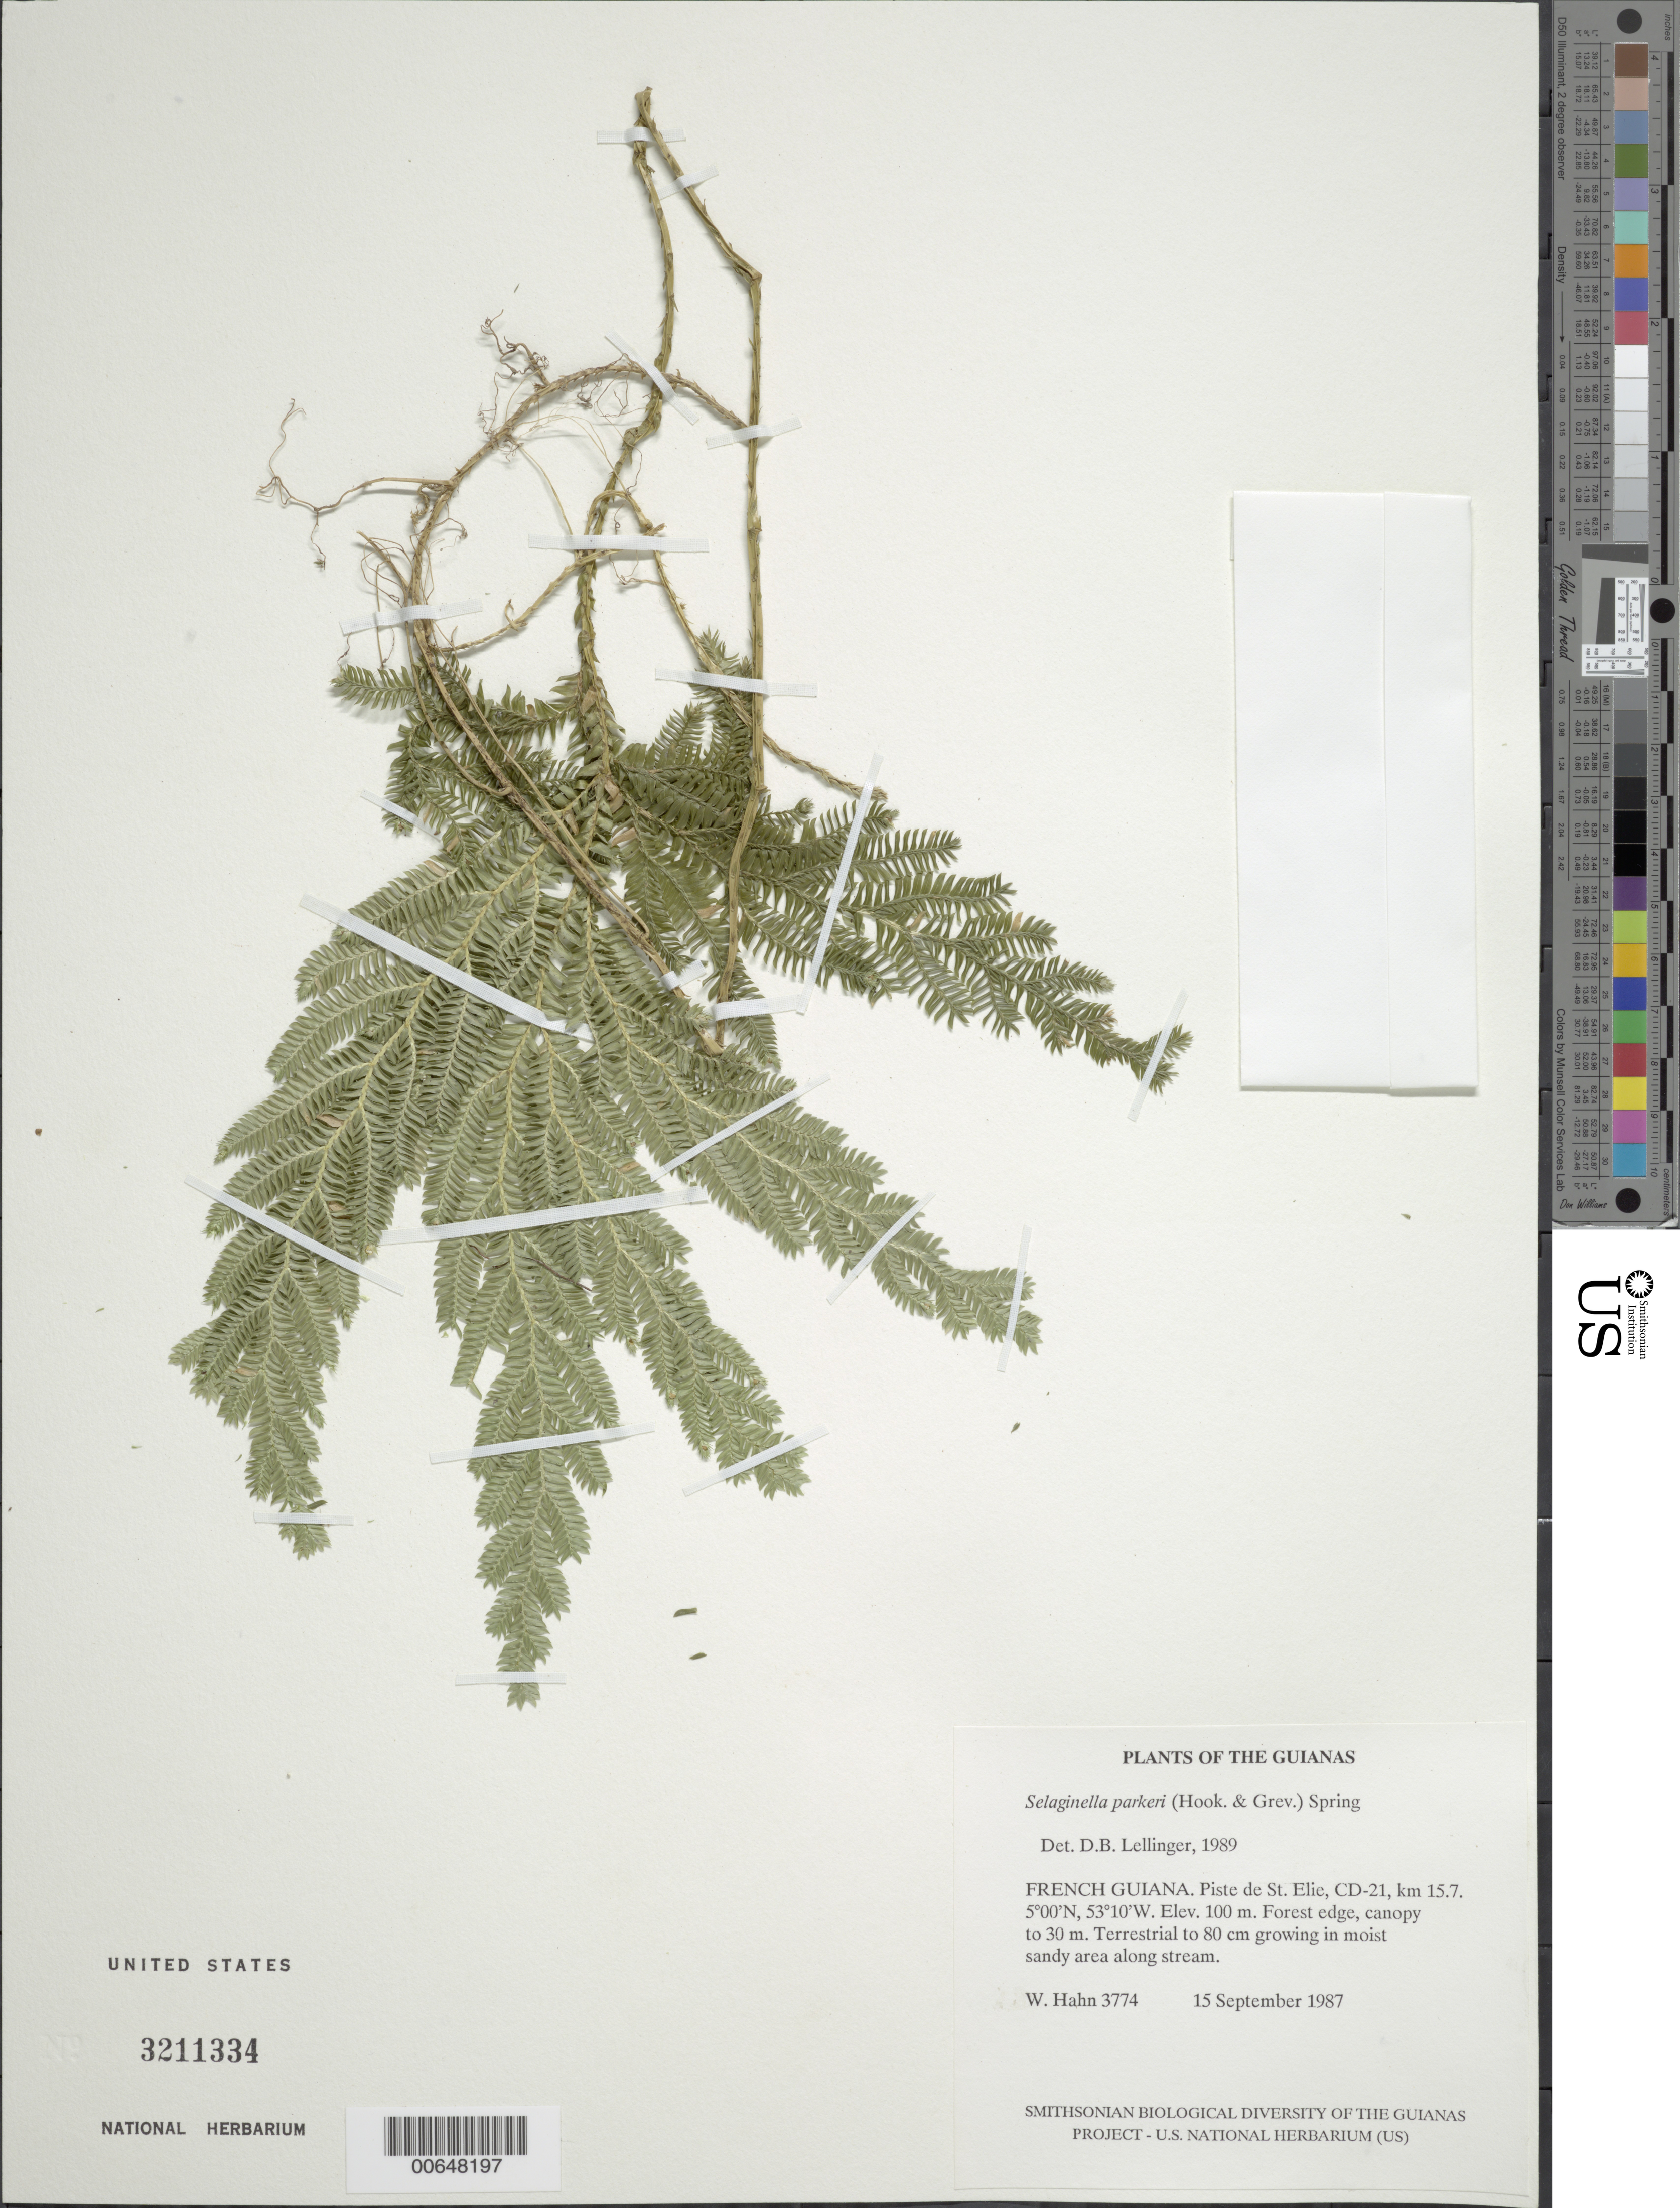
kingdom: Plantae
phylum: Tracheophyta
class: Lycopodiopsida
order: Selaginellales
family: Selaginellaceae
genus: Selaginella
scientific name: Selaginella parkeri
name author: (Hook. & Grev.) Spring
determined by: Lellinger, David B., (BOT), Smithsonian Institution - National Museum of Natural History (UNITED STATES)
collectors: W. Hahn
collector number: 3774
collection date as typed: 15 September 1987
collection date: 1987-09-15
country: French Guiana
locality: Piste de St. Elie, CD-21, km 15.7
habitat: Forest edge, canopy to 30 m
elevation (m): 100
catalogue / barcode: US 3211334